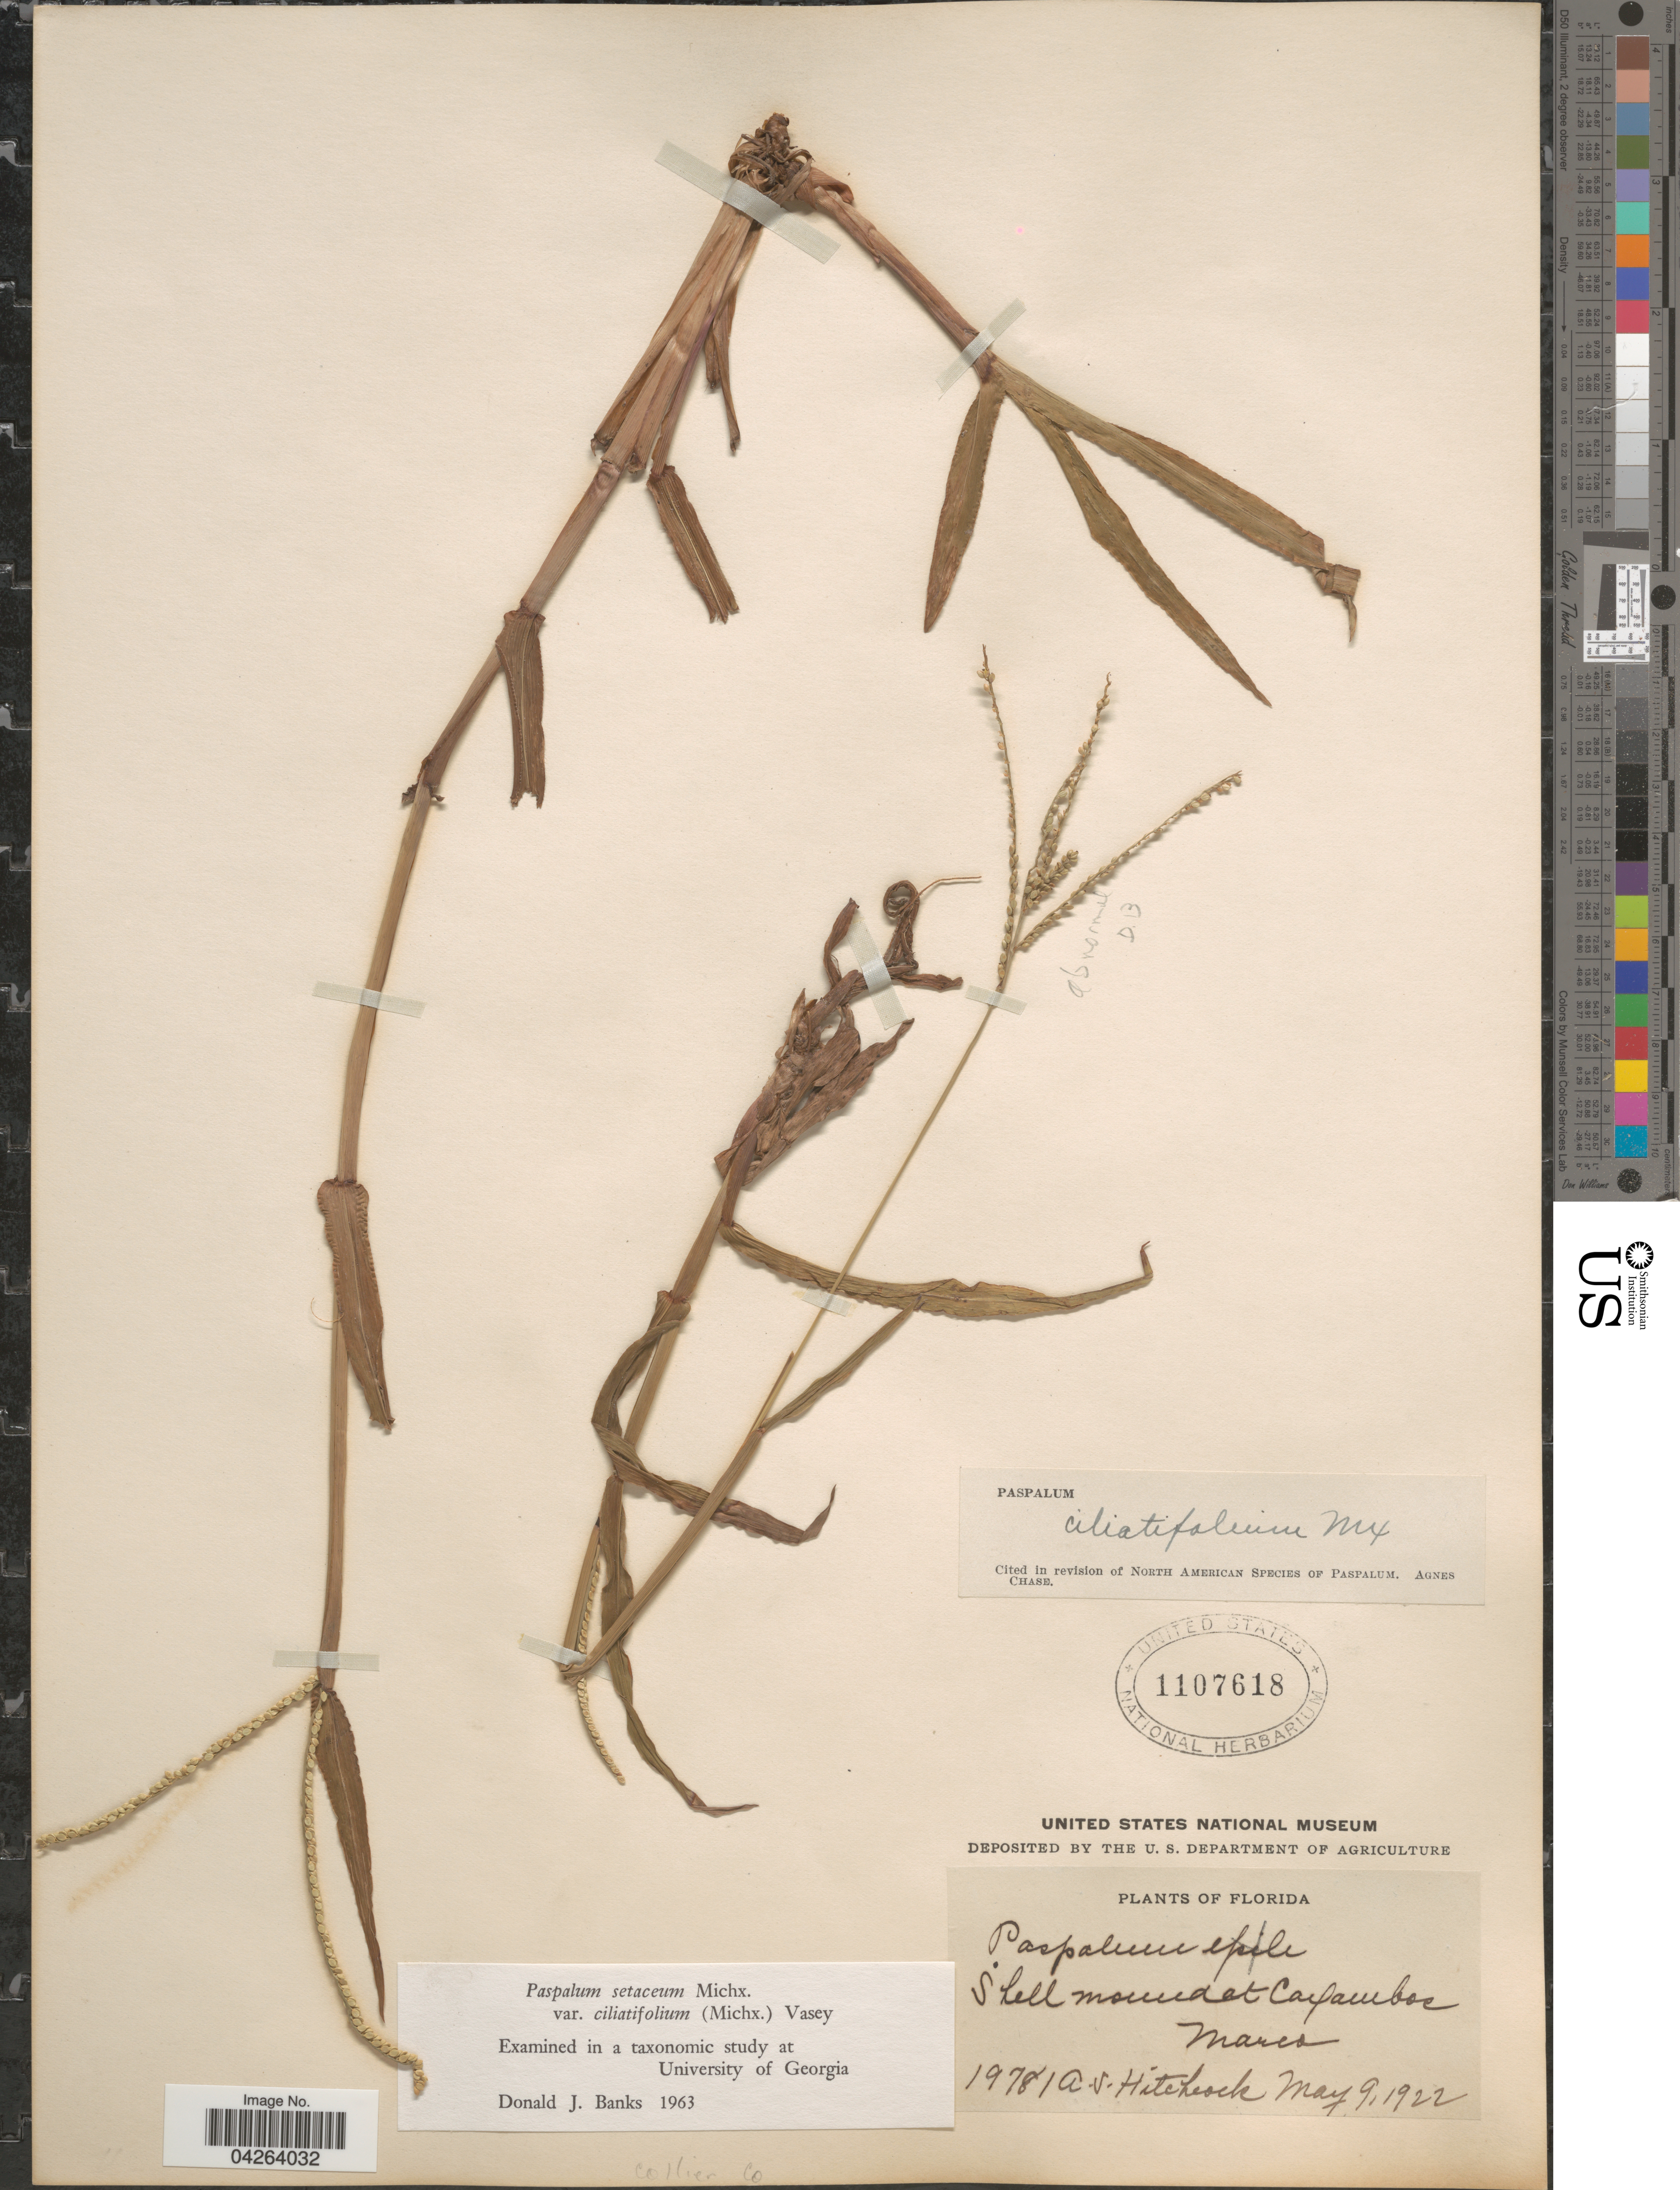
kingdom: Plantae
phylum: Tracheophyta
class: Liliopsida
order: Poales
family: Poaceae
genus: Paspalum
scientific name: Paspalum setaceum var. ciliatifolium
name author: (Michx.) Vasey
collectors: A. S. Hitchcock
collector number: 19781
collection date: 1922-05-09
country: United States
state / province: Florida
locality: Marco. Collier Co.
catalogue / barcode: US 1107618